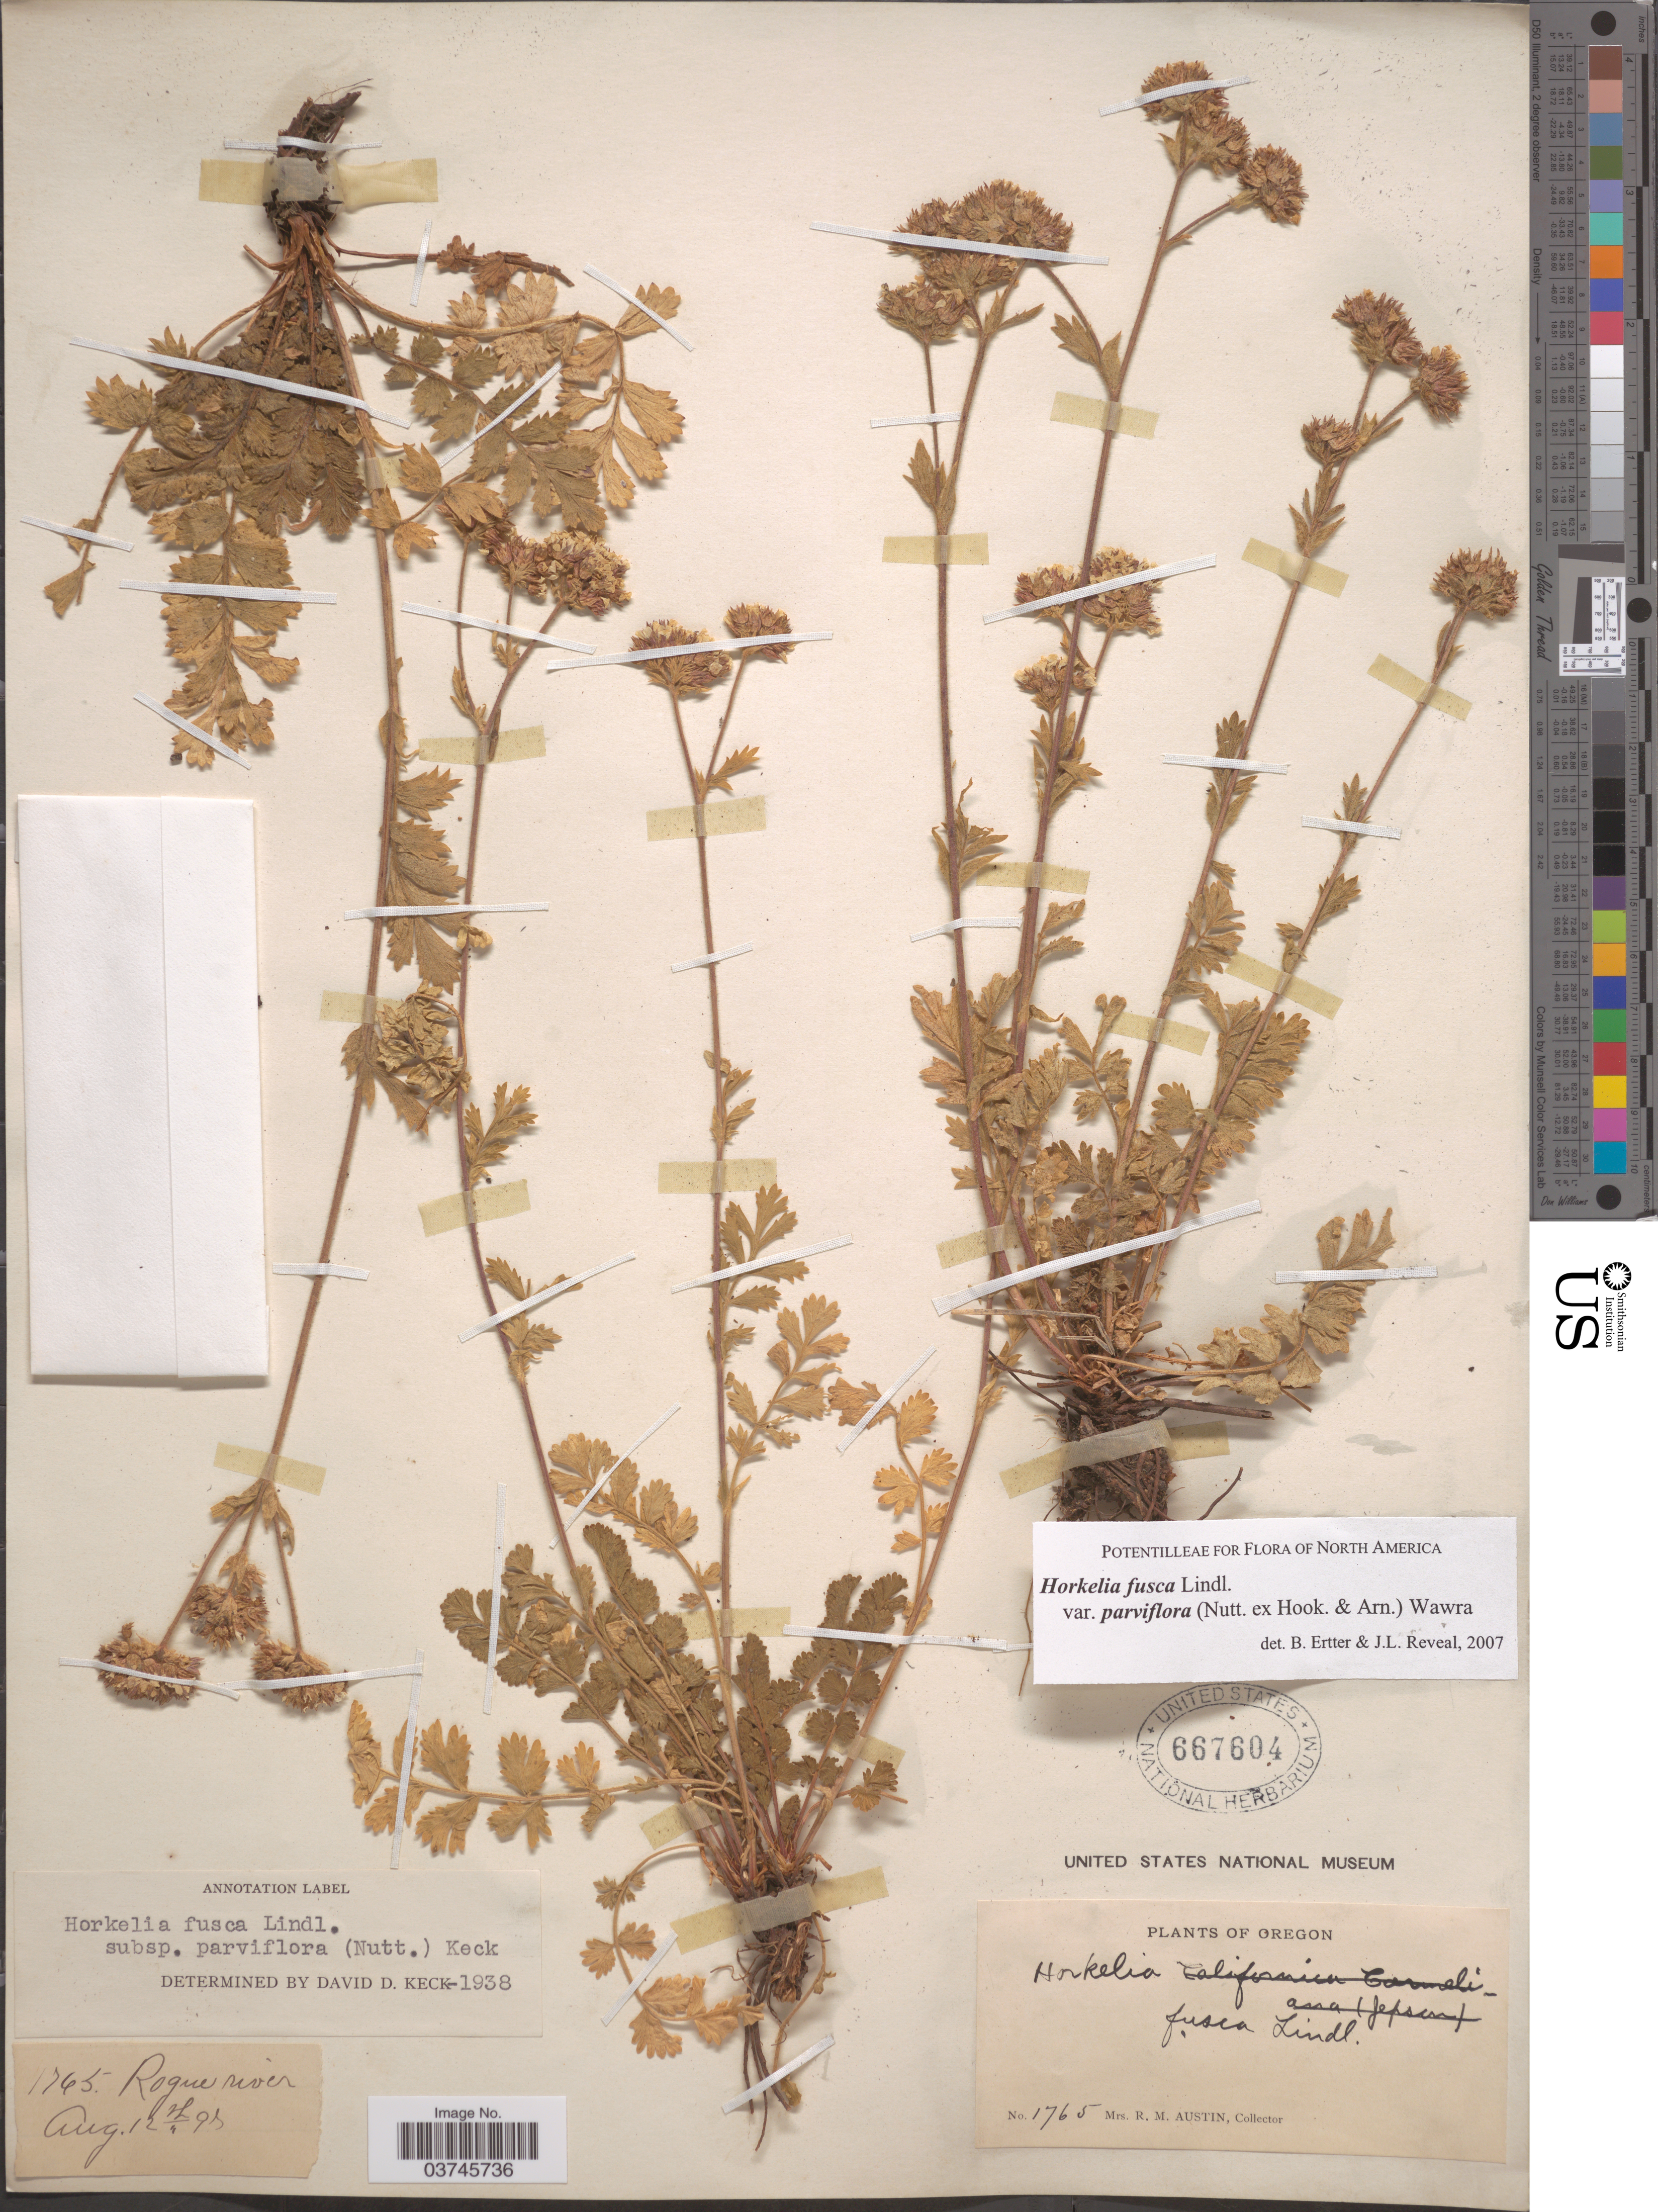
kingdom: Plantae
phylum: Tracheophyta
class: Magnoliopsida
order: Rosales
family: Rosaceae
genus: Potentilla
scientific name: Potentilla douglasii var. parviflora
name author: (Nutt. ex Hook. & Arn.) J.T. Howell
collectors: R. Austin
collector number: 1765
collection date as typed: Transcribed d/m/y: 12/8/95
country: United States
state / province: Oregon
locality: Rogue river.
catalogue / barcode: US 667604